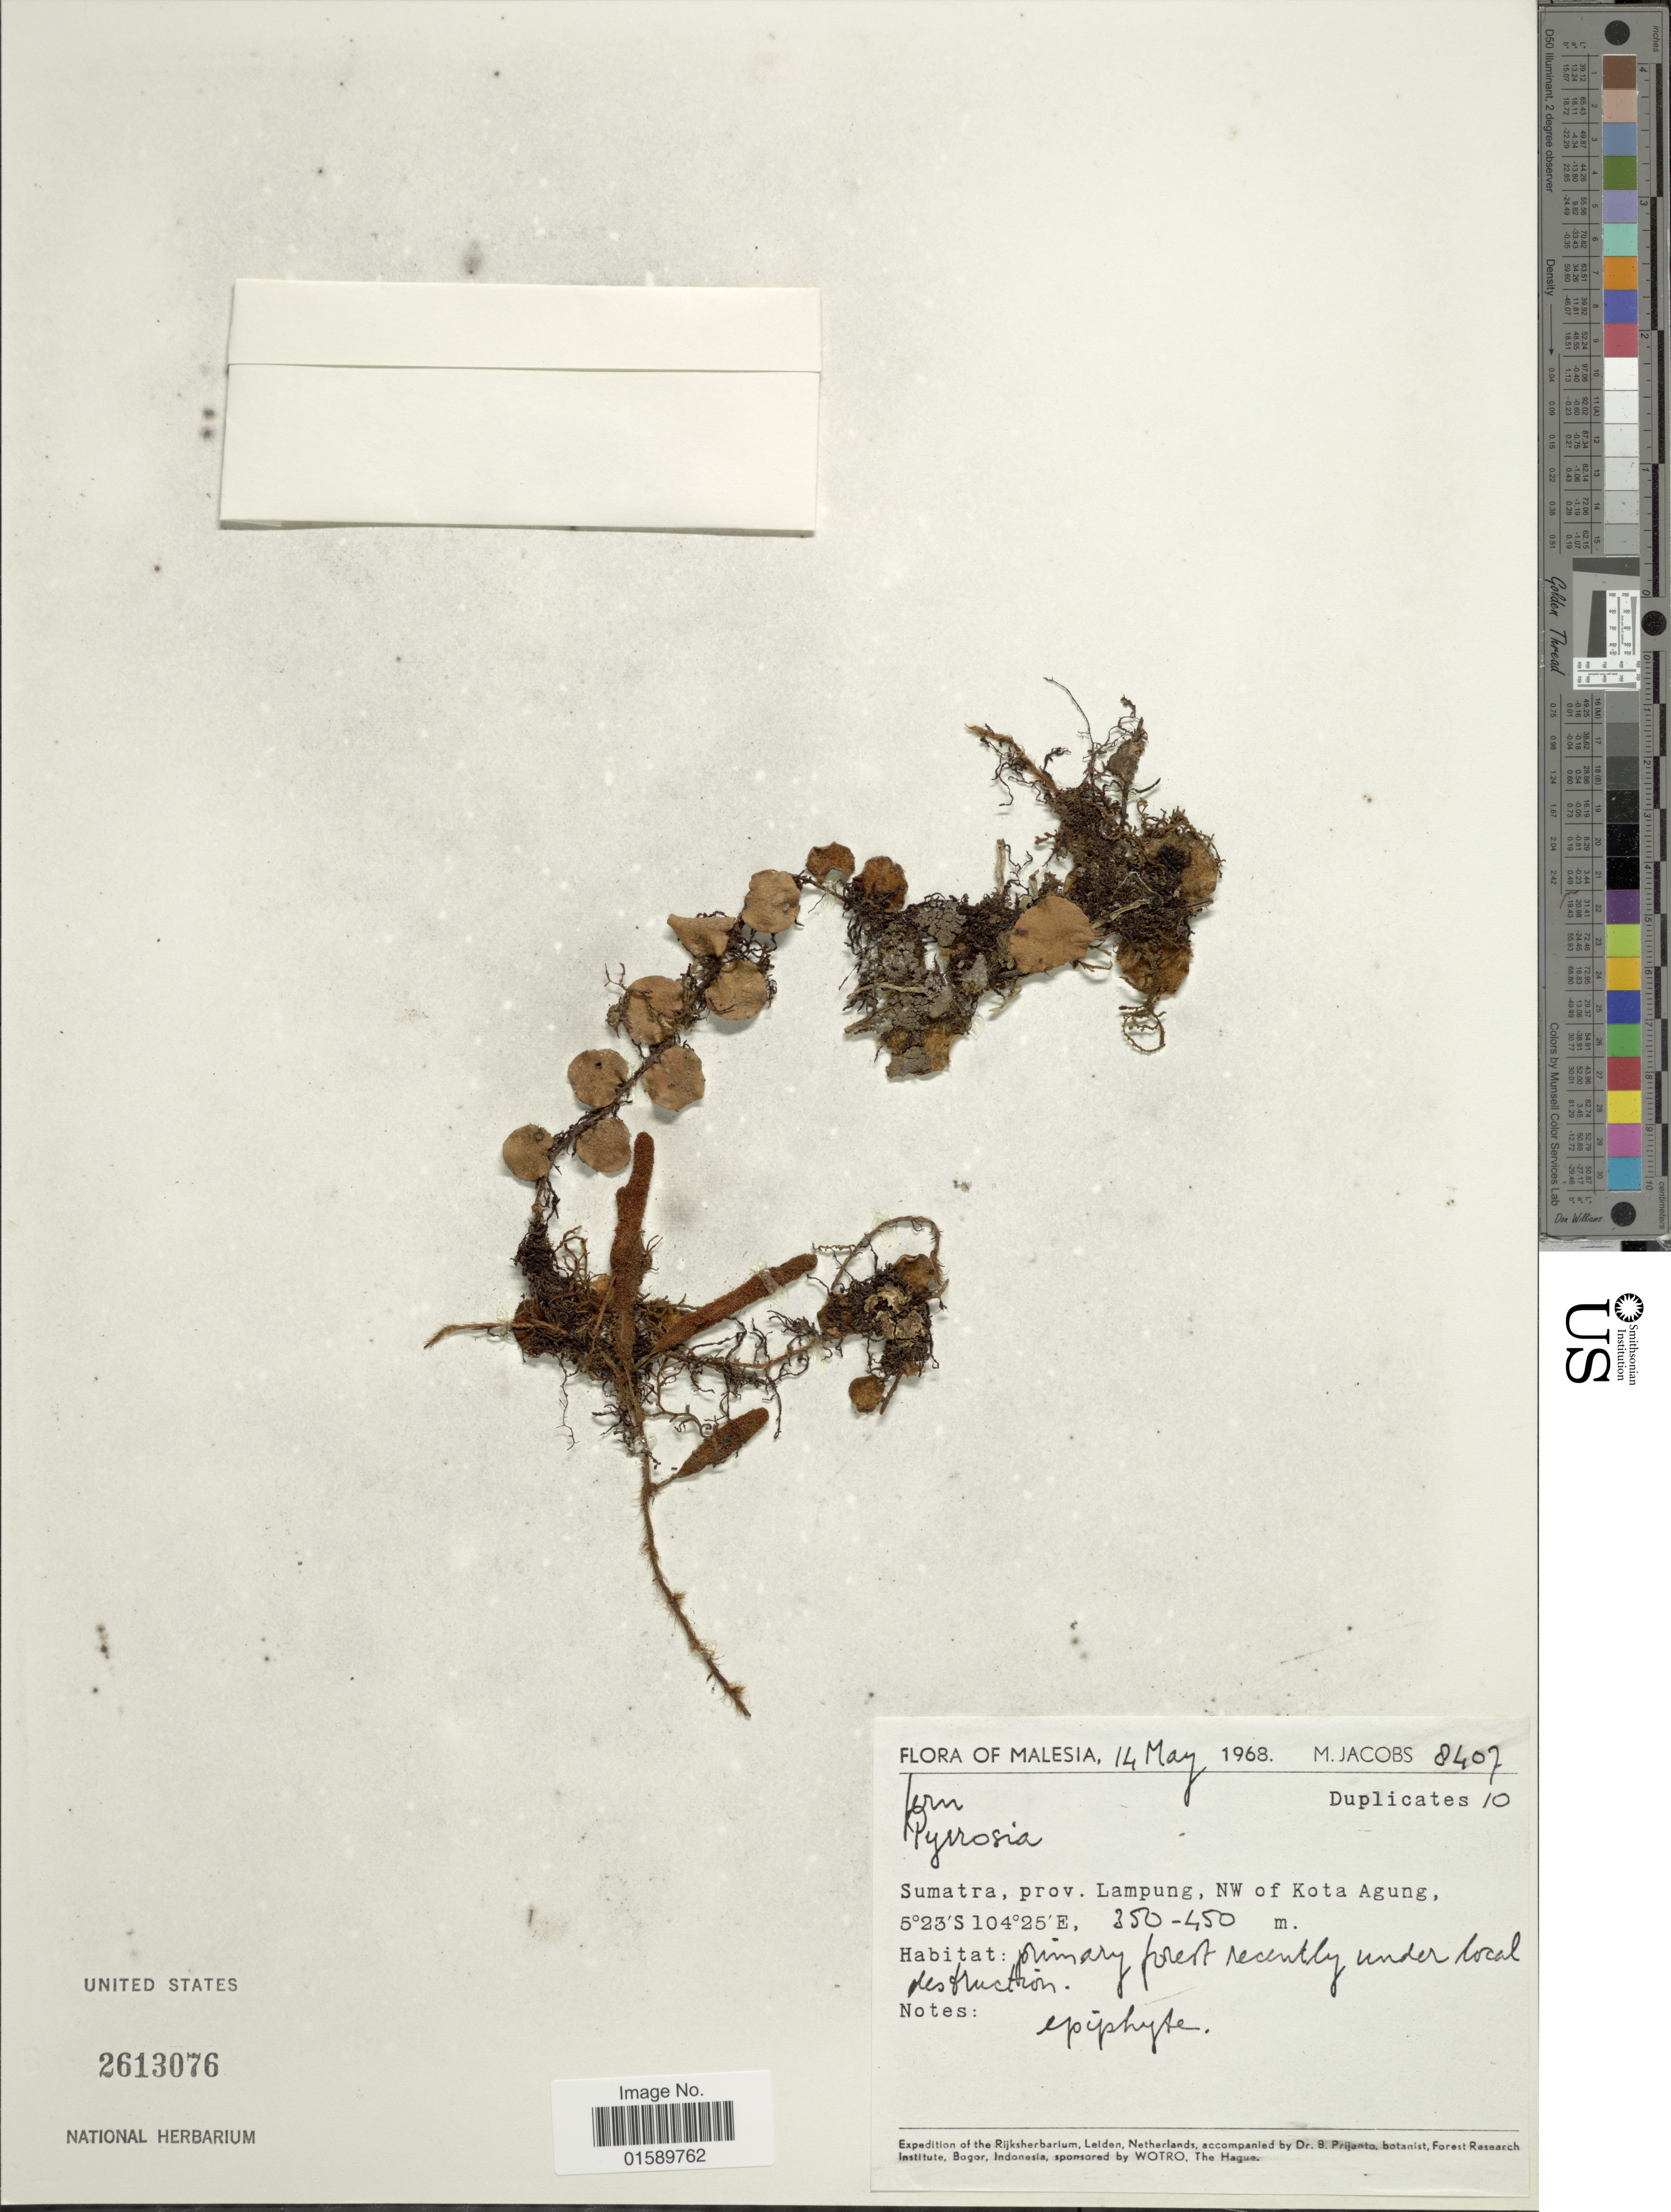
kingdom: Plantae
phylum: Tracheophyta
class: Polypodiopsida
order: Polypodiales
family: Polypodiaceae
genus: Pyrrosia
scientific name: Pyrrosia nummularifolia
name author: (Sw.) Ching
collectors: M. Jacobs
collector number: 8407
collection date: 1968-05-14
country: Indonesia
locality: Malesia. Sumatra, prov. Lampung, NW of Kota Agung.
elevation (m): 350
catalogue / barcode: US 2613076